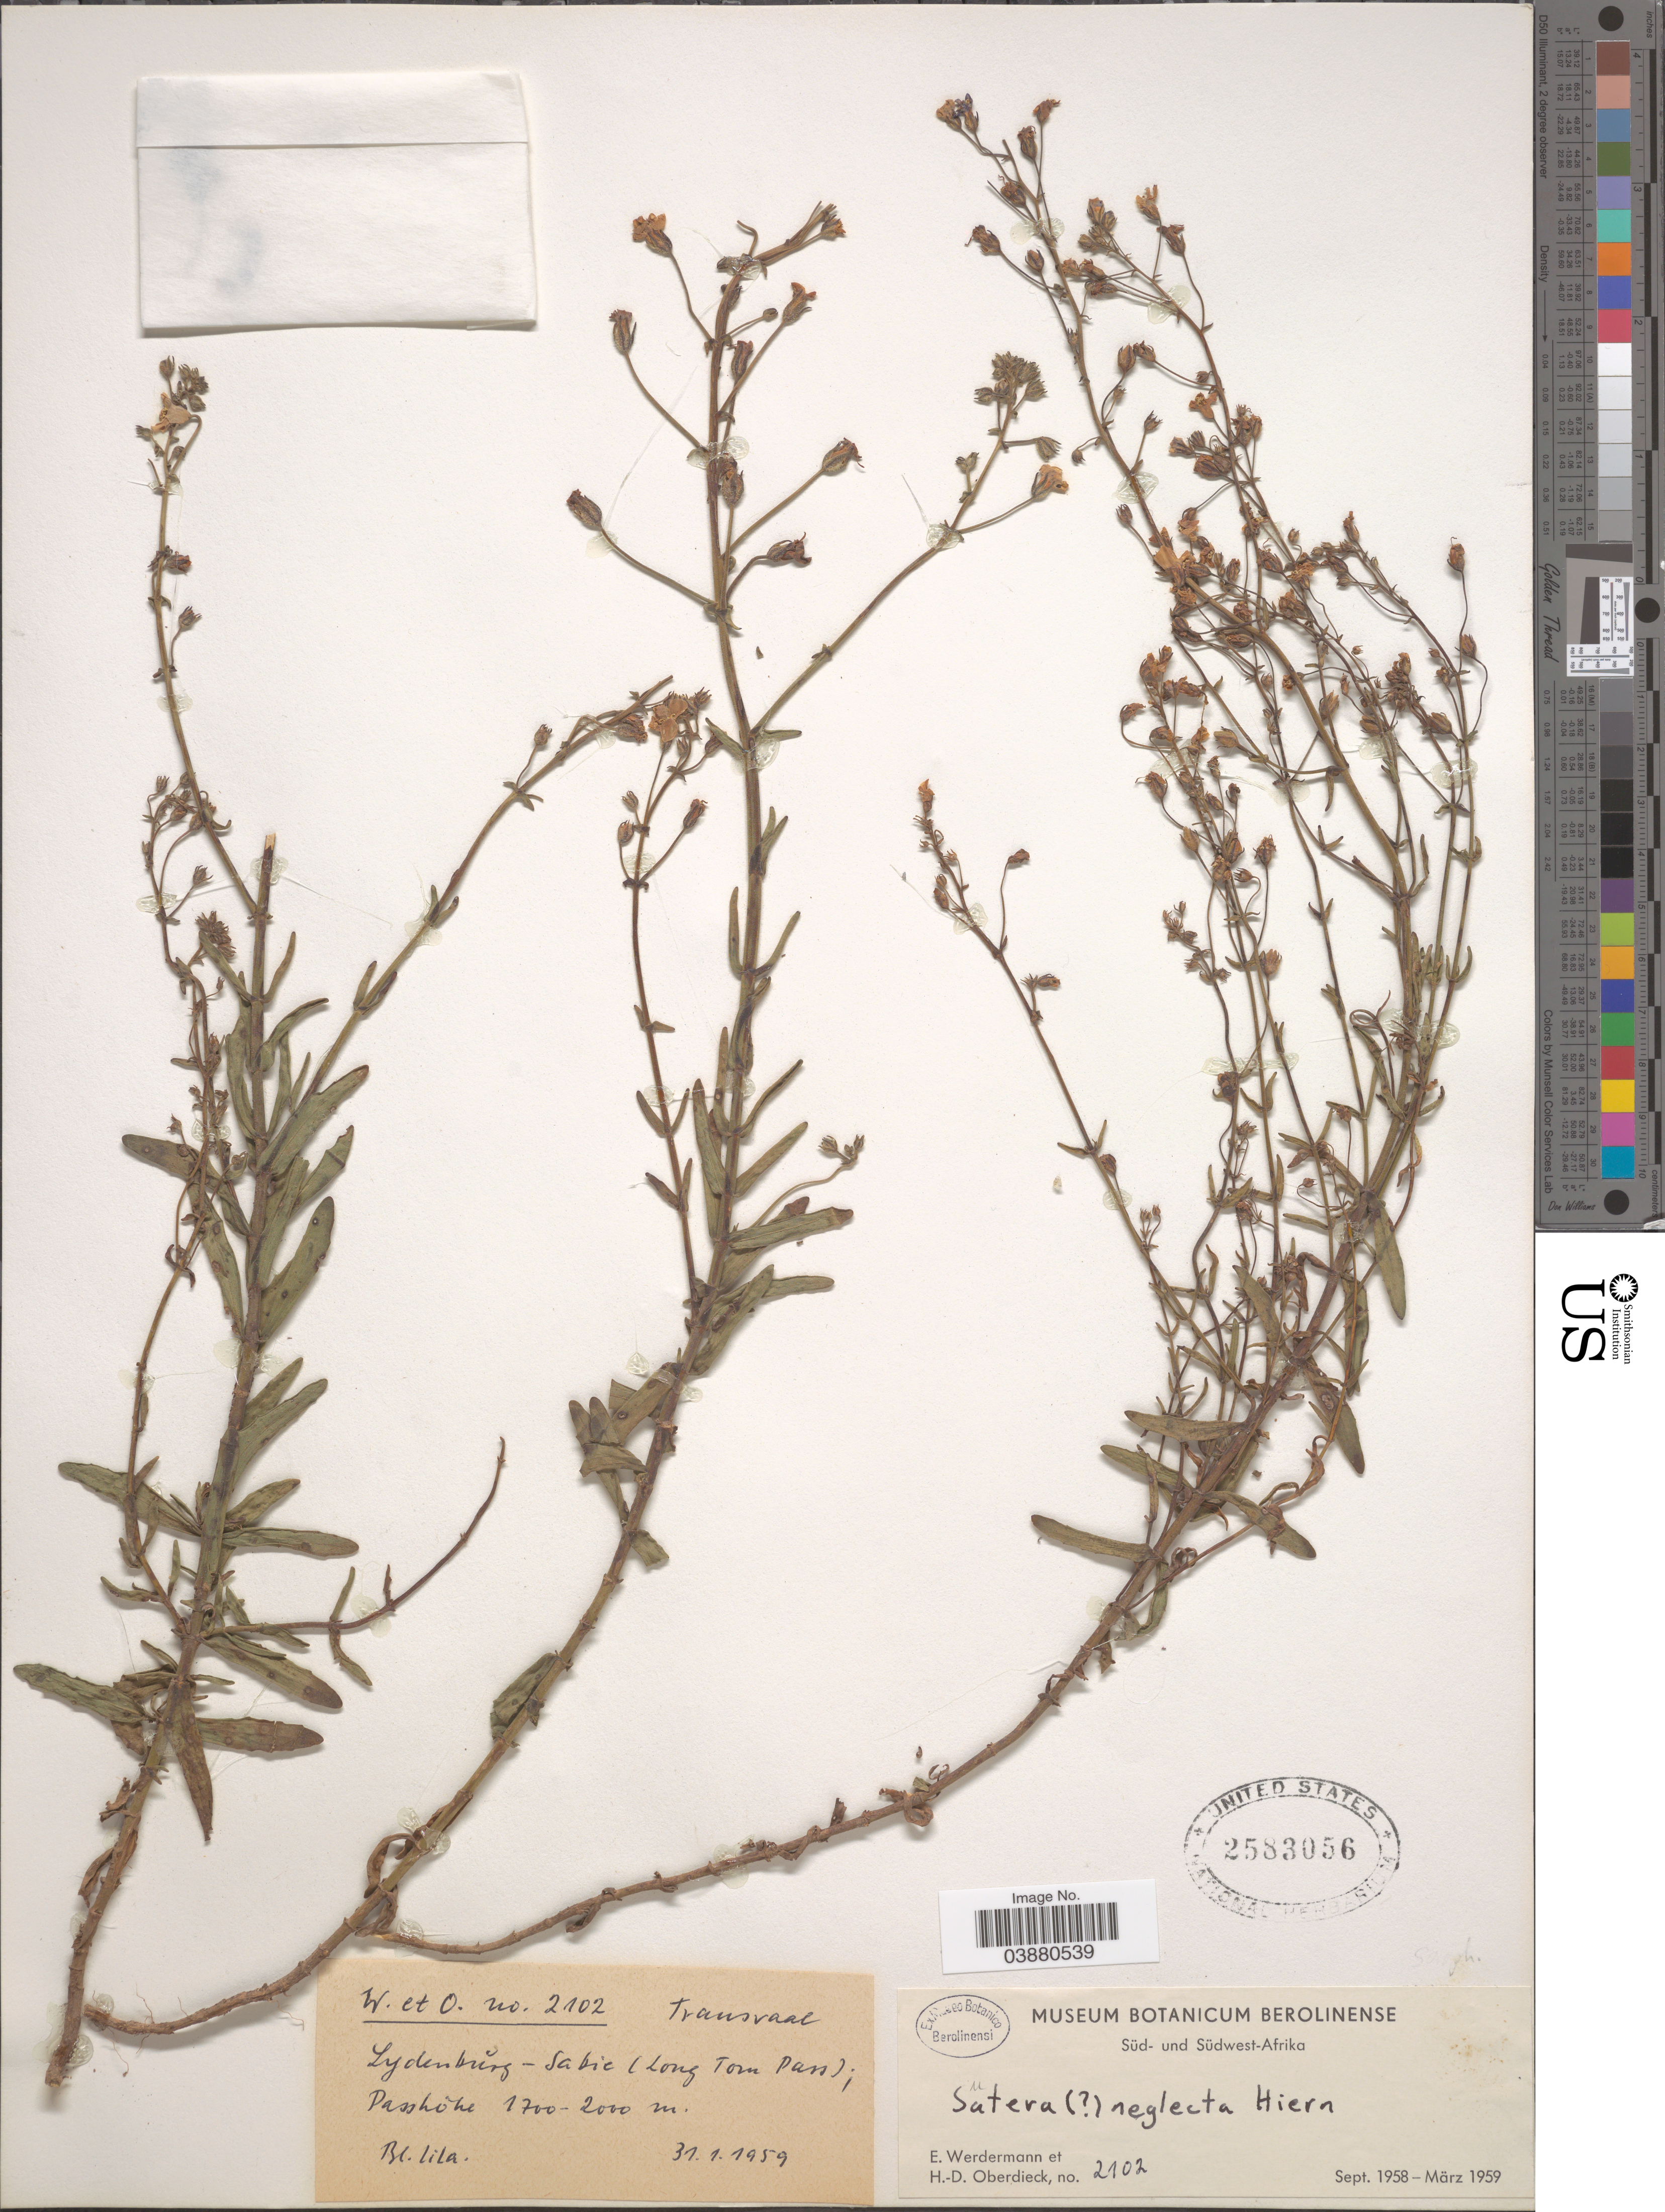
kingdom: Plantae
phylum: Tracheophyta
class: Magnoliopsida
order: Lamiales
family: Scrophulariaceae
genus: Sutera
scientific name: Sutera neglecta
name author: Hiern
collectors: E. Werdermann & H. Oberdieck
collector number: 2102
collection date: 1959-01-31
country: South Africa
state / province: Mpumalanga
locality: Transvaal. Lydenbŭrg-Sabie (Long Tom Pass). Passhõhe. Süd- und Südwest-Afrika.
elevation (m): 1700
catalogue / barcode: US 2583056